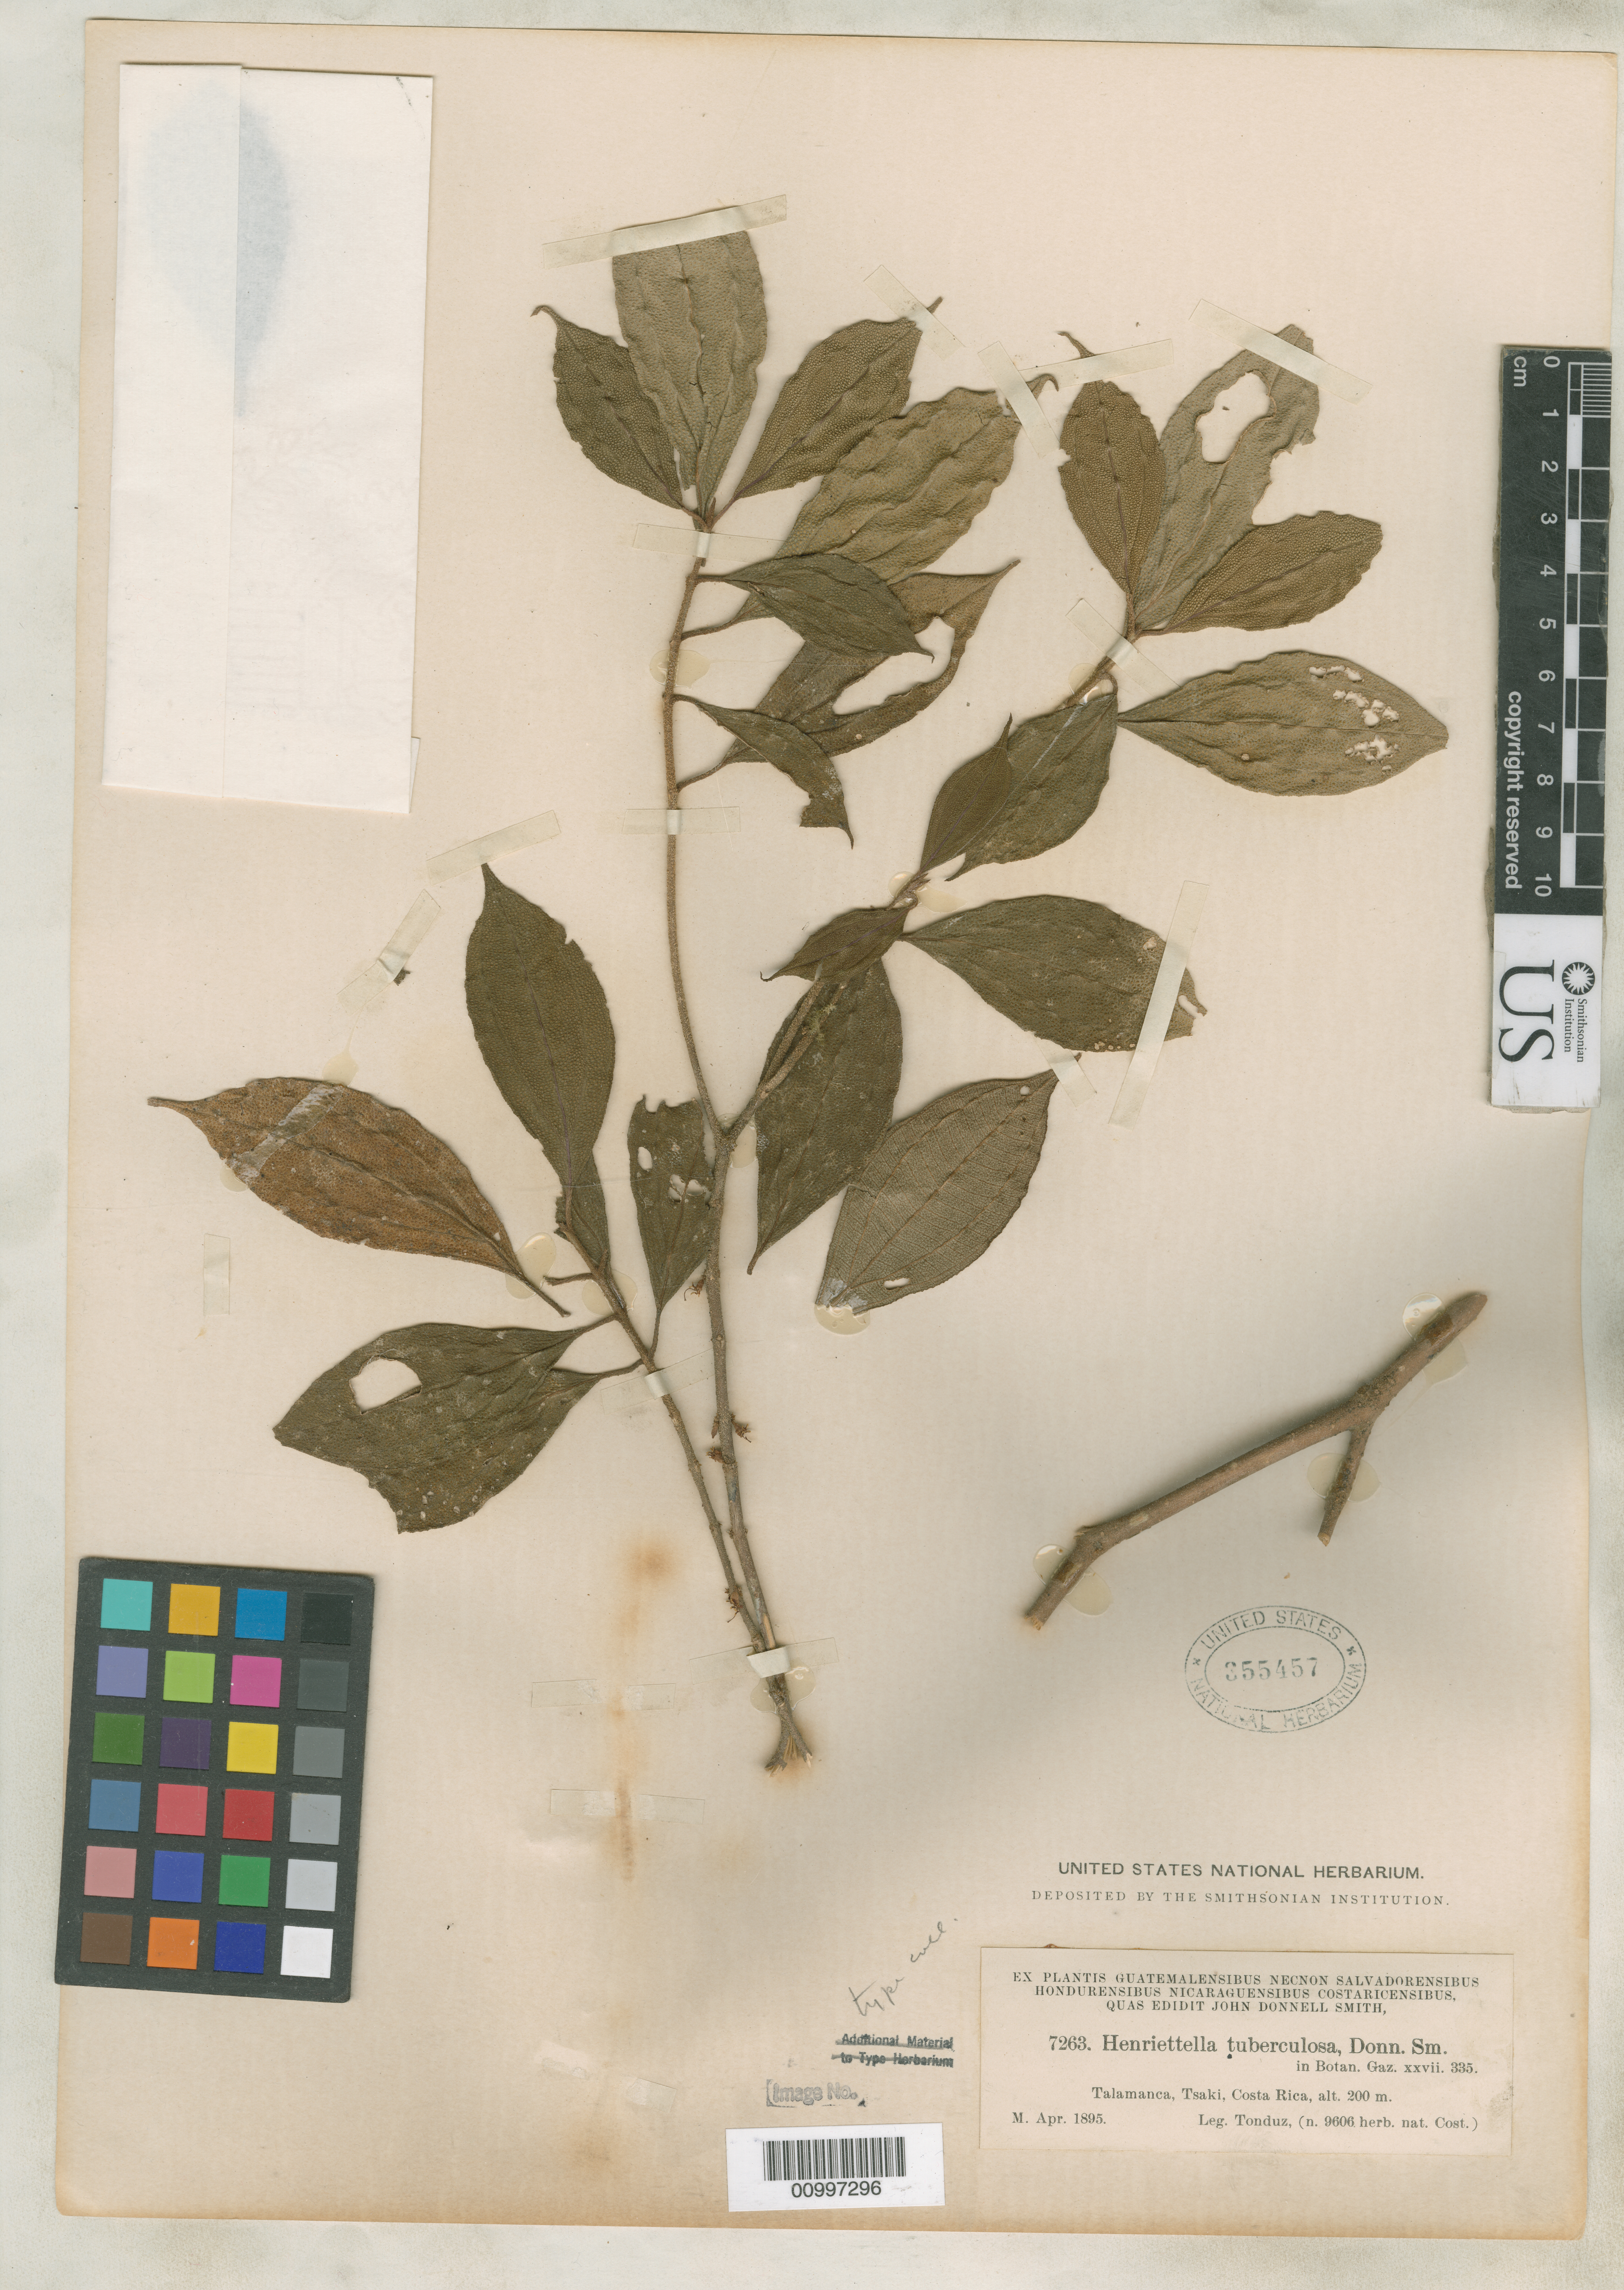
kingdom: Plantae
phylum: Tracheophyta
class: Magnoliopsida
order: Myrtales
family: Melastomataceae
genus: Henriettella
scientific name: Henriettella tuberculosa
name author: Donn. Sm.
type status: Type Collection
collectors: A. Tonduz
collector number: J.D.S. 7263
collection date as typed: Apr 1895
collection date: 1895-04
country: Costa Rica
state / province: Limón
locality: Talamanca, Tsaki.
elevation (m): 200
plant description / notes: Tonduz [Donn. Sm.] 7263 = Tonduz [Herb. Nat. Cost.] 9606 (mis-cited in protologue as 9906).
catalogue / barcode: US 355457